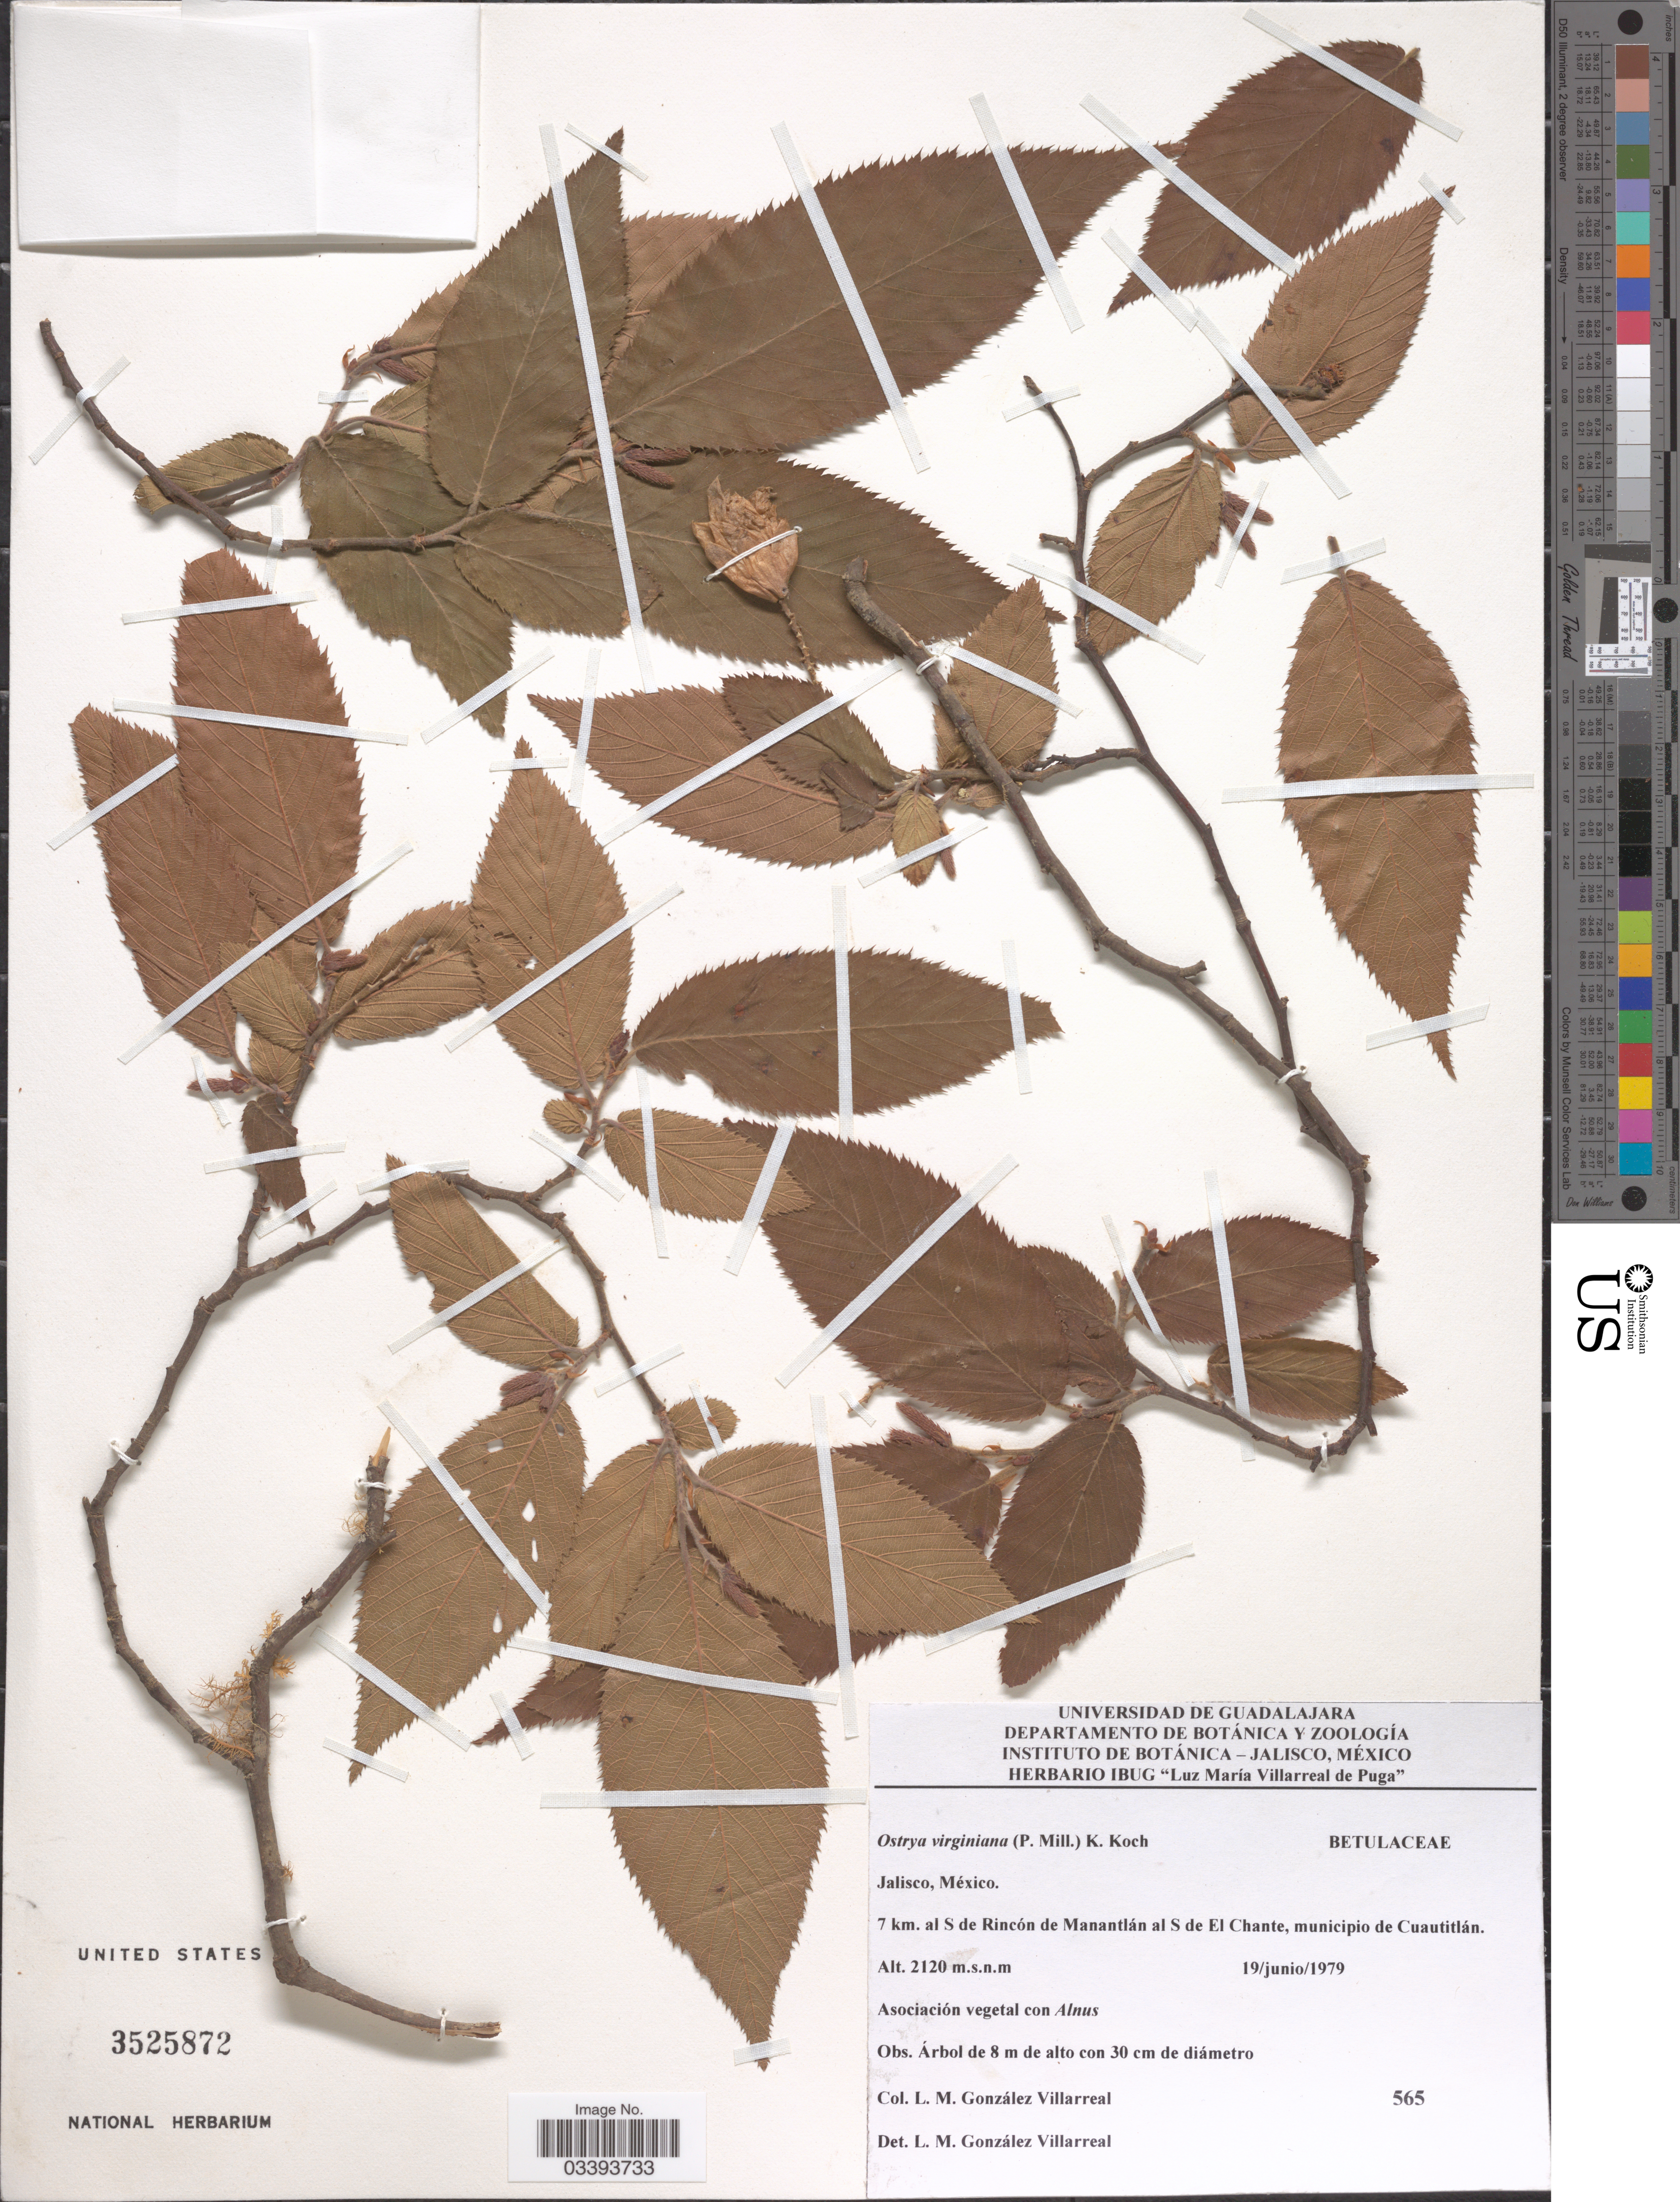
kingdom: Plantae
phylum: Tracheophyta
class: Magnoliopsida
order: Fagales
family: Betulaceae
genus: Ostrya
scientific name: Ostrya virginiana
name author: (Mill.) K. Koch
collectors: L. M. González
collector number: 565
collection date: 1979-06-19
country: Mexico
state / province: Jalisco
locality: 7 km. al S de Rincón de Manantlán al S de El Chante, municipio de Cuautitlán.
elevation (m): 2120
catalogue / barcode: US 3525872